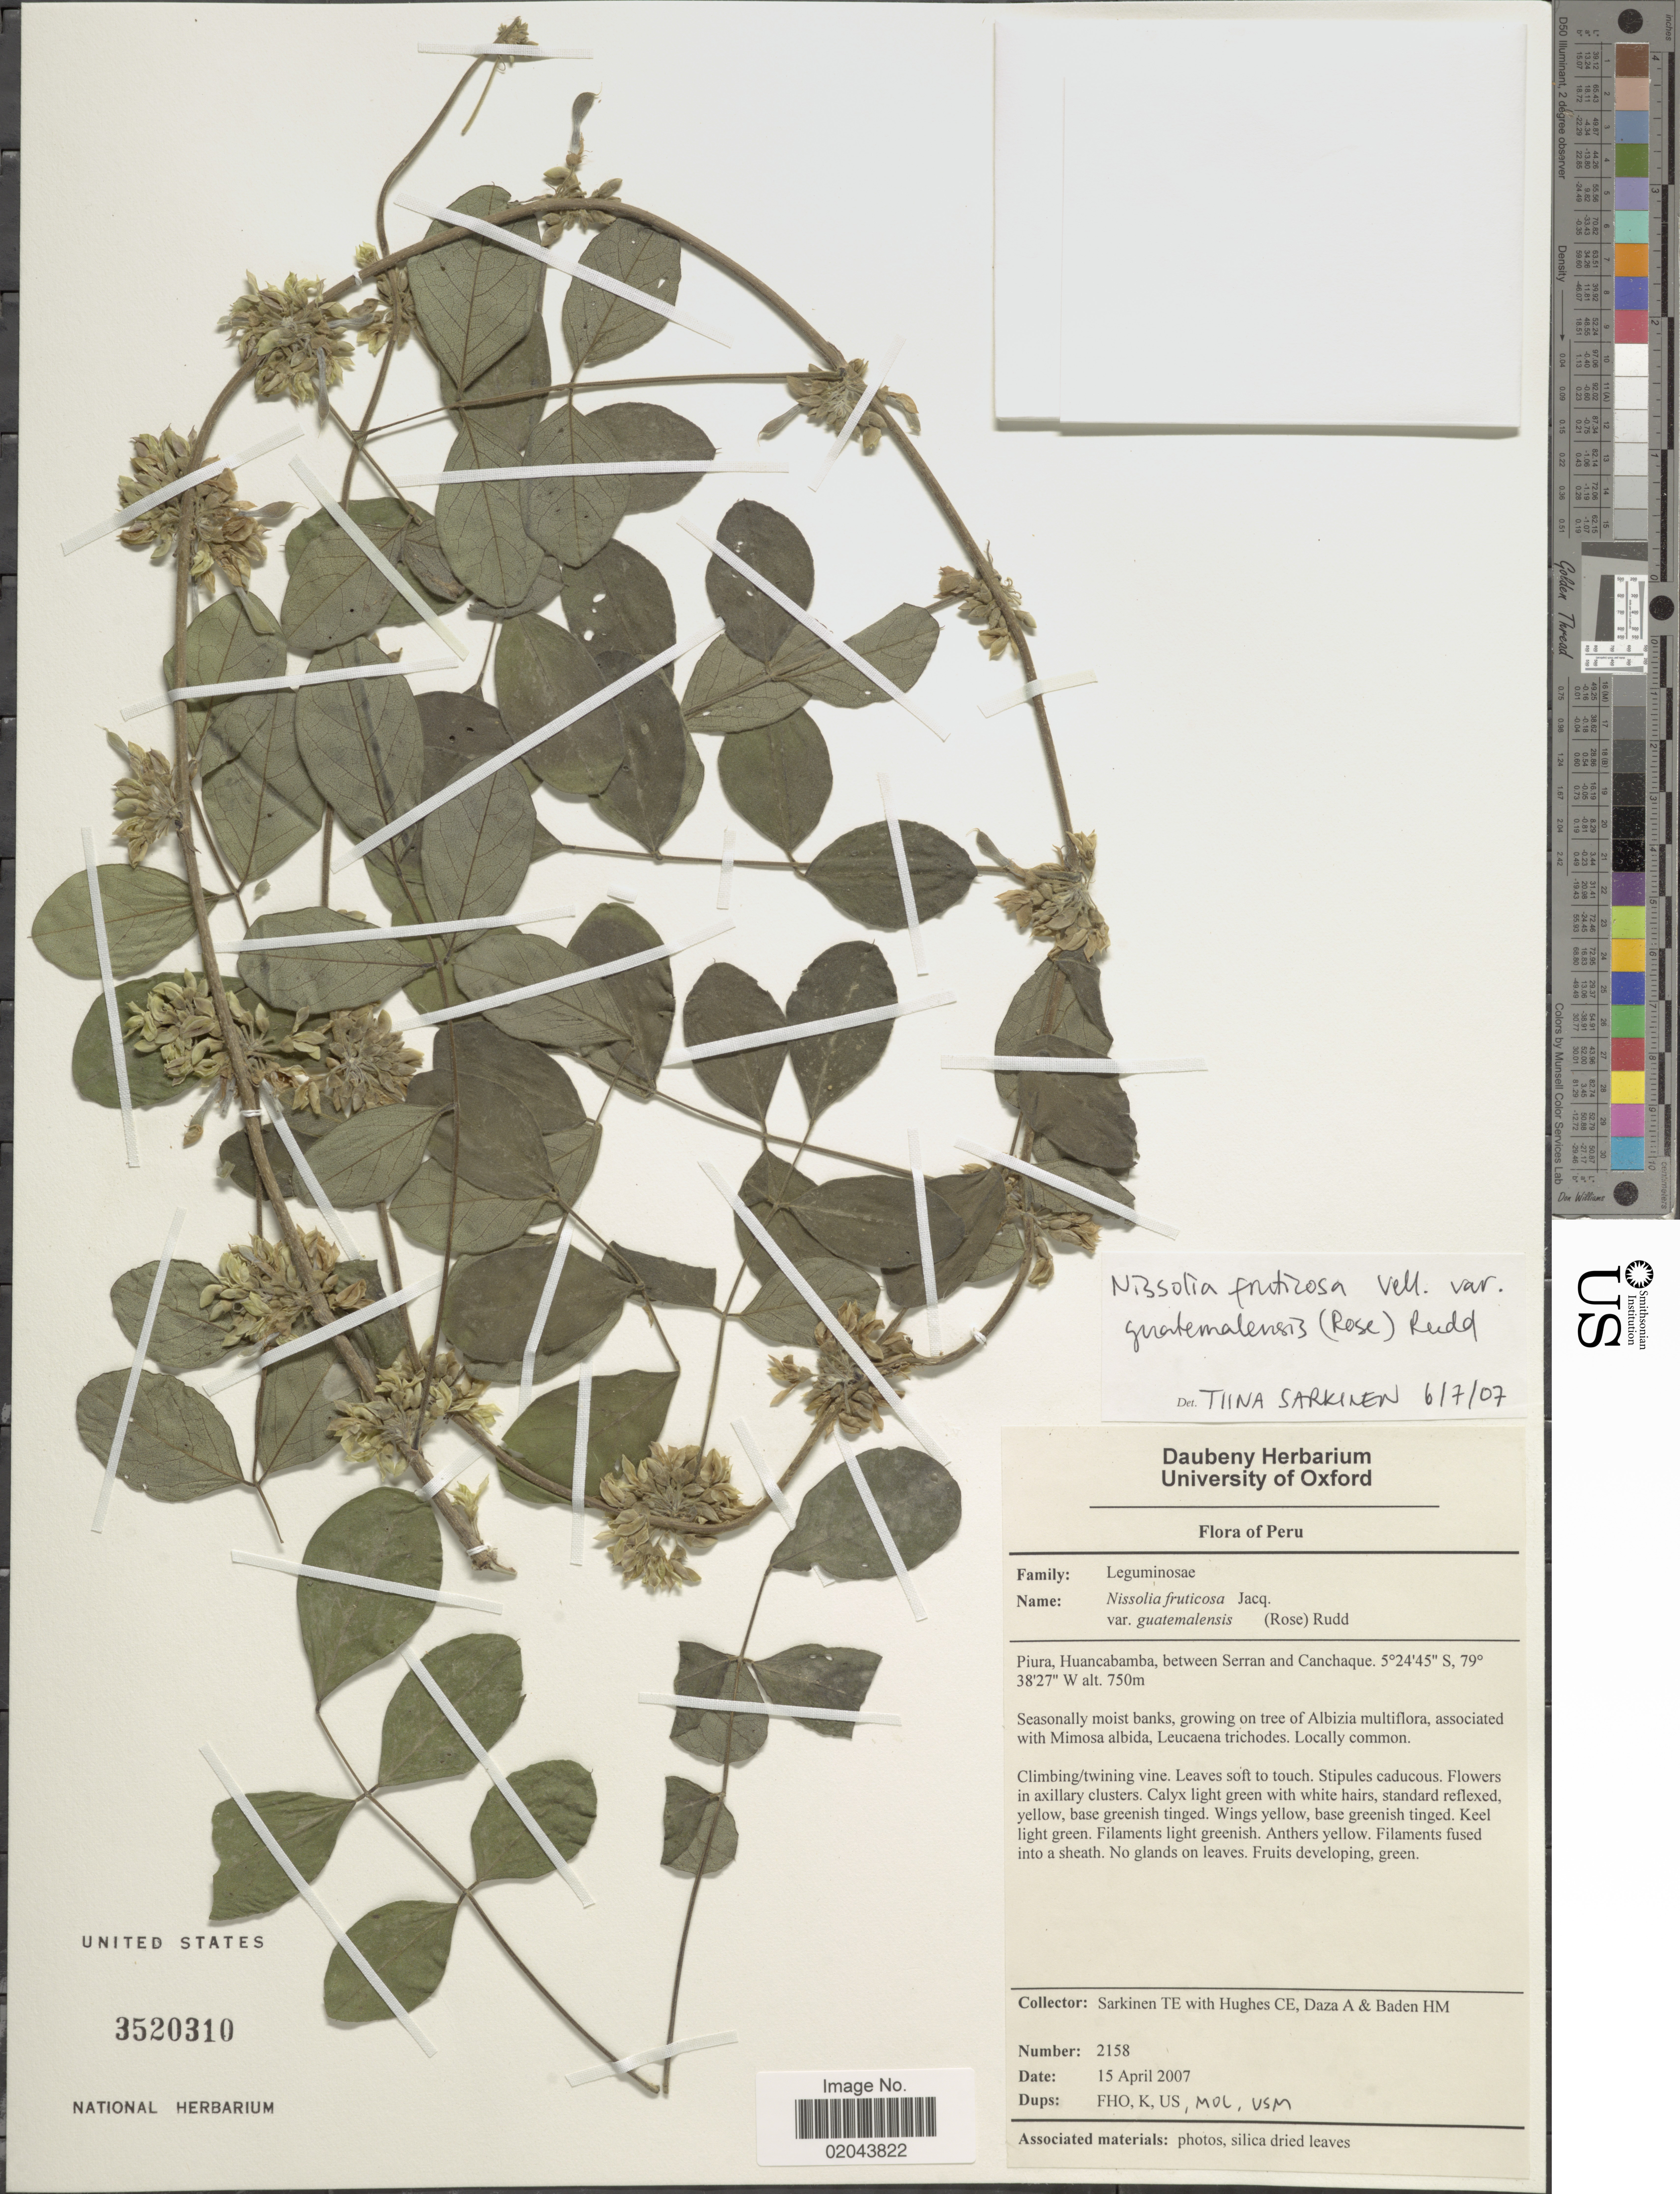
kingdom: Plantae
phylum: Tracheophyta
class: Magnoliopsida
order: Fabales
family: Fabaceae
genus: Nissolia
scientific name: Nissolia fruticosa var. guatemalensis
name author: (Rose) Rudd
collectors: Särkinen, T., C. E. Hughes, A. Daza & H. Baden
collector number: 2158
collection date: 2007-04-15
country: Peru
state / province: Piura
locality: Huancabamba, between Serran and Canchaque.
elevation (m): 750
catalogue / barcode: US 3520310